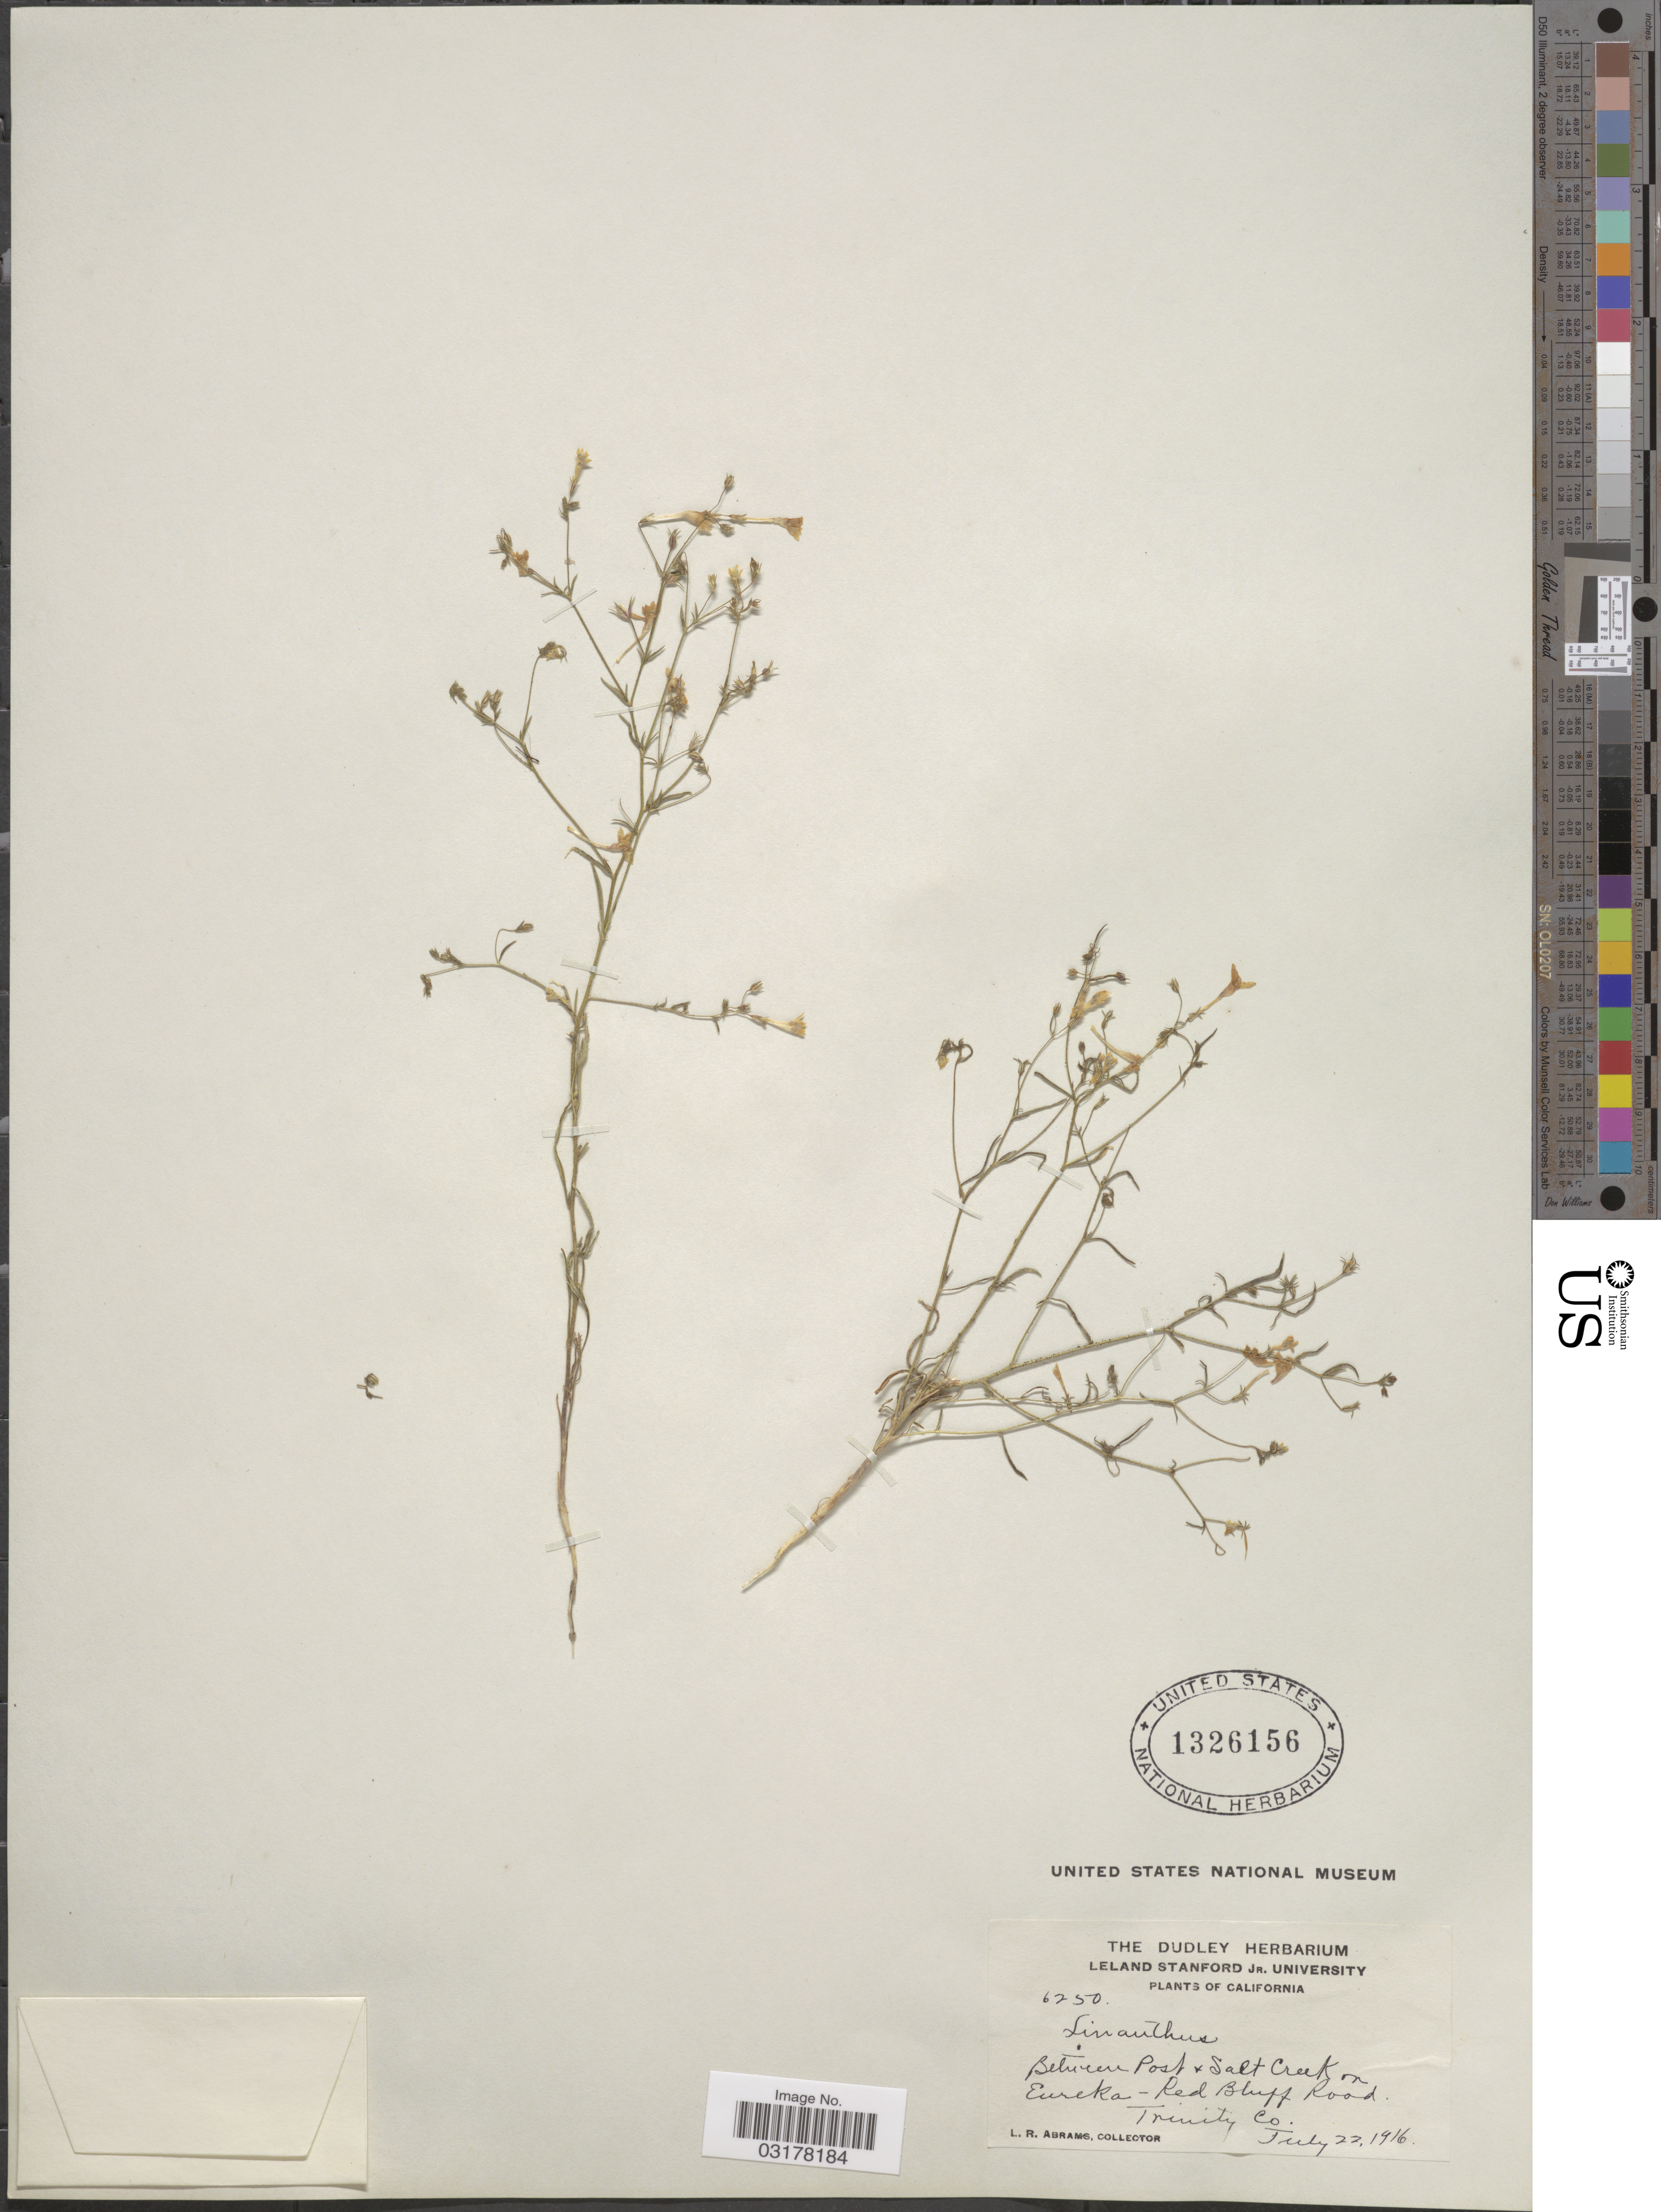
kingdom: Plantae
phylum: Tracheophyta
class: Magnoliopsida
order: Ericales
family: Polemoniaceae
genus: Navarretia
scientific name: Navarretia sinistra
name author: (M.E. Jones) L.A. Johnson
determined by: Strong, Mark T., (BOT), Smithsonian Institution - National Museum of Natural History (UNITED STATES)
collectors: L. Abrams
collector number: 6250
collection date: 1916-07-22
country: United States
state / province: California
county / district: Trinity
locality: Between Post & Salt Creek on Eureka-Red Bluff Road. Trinity Co.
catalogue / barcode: US 1326156